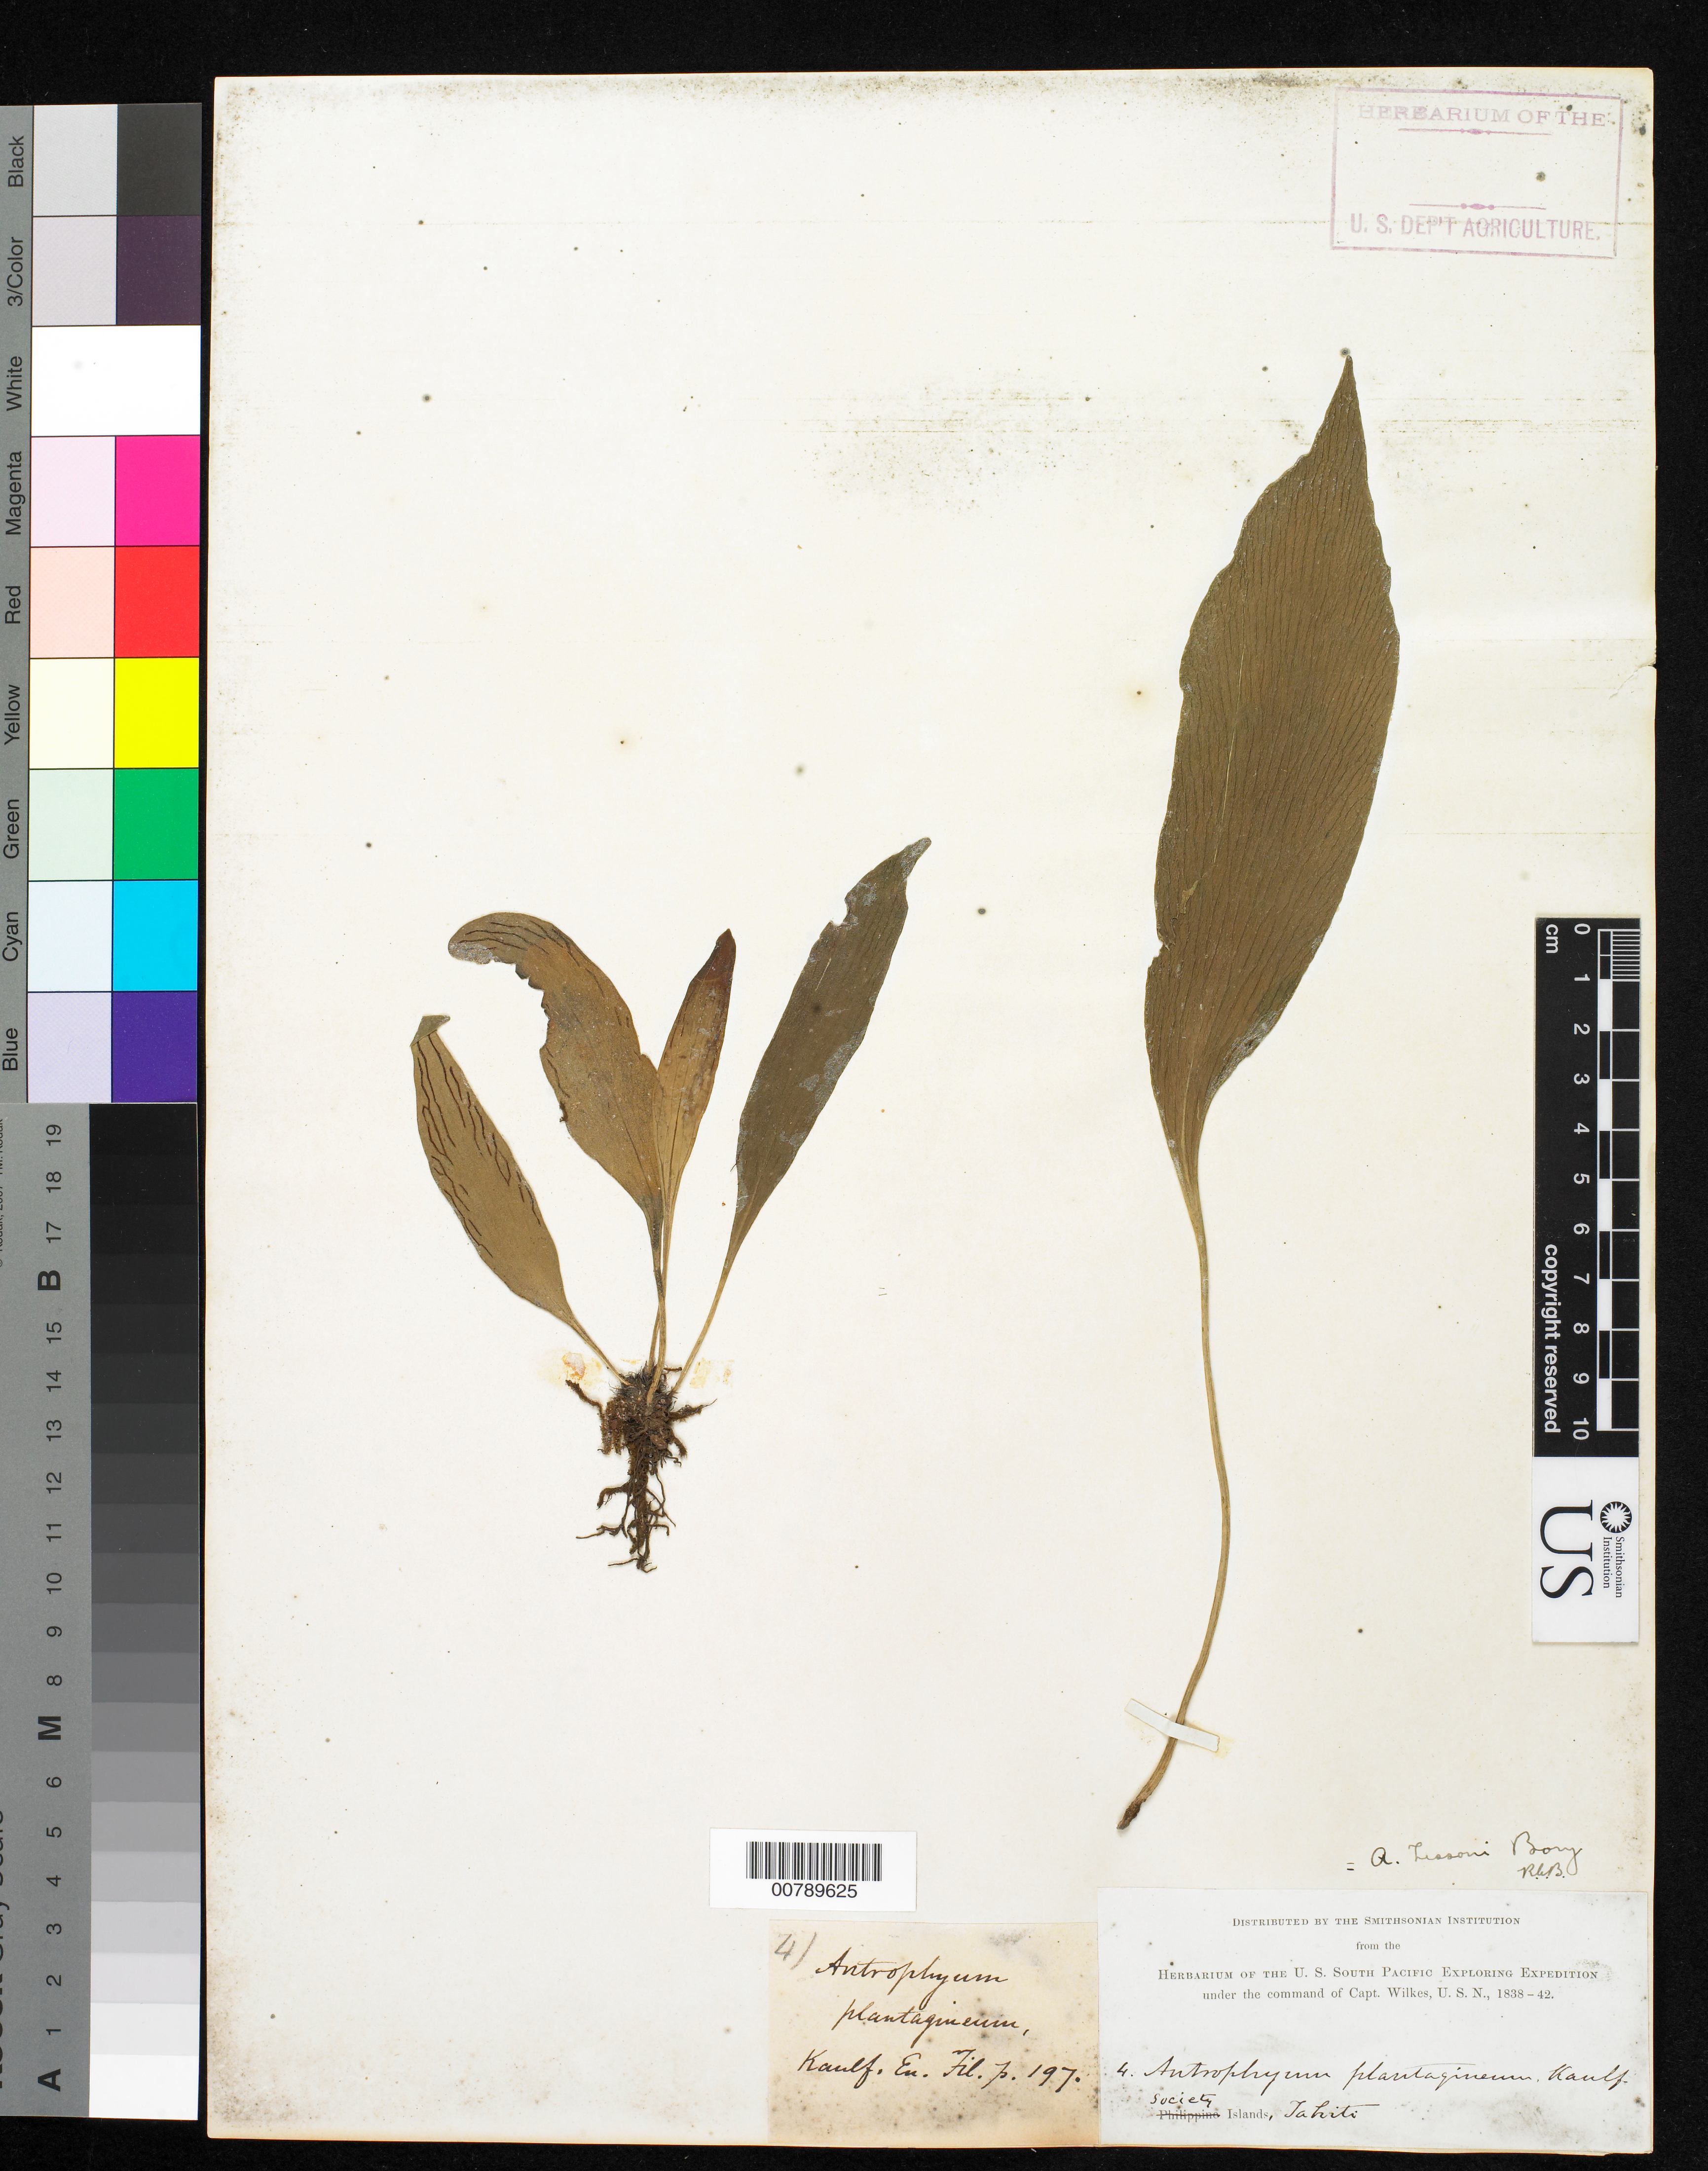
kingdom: Plantae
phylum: Tracheophyta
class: Polypodiopsida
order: Polypodiales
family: Pteridaceae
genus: Antrophyum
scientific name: Antrophyum lessonii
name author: Bory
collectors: Wilkes Explor. Exped.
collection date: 1838/1842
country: French Polynesia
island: Tahiti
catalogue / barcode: US 98651